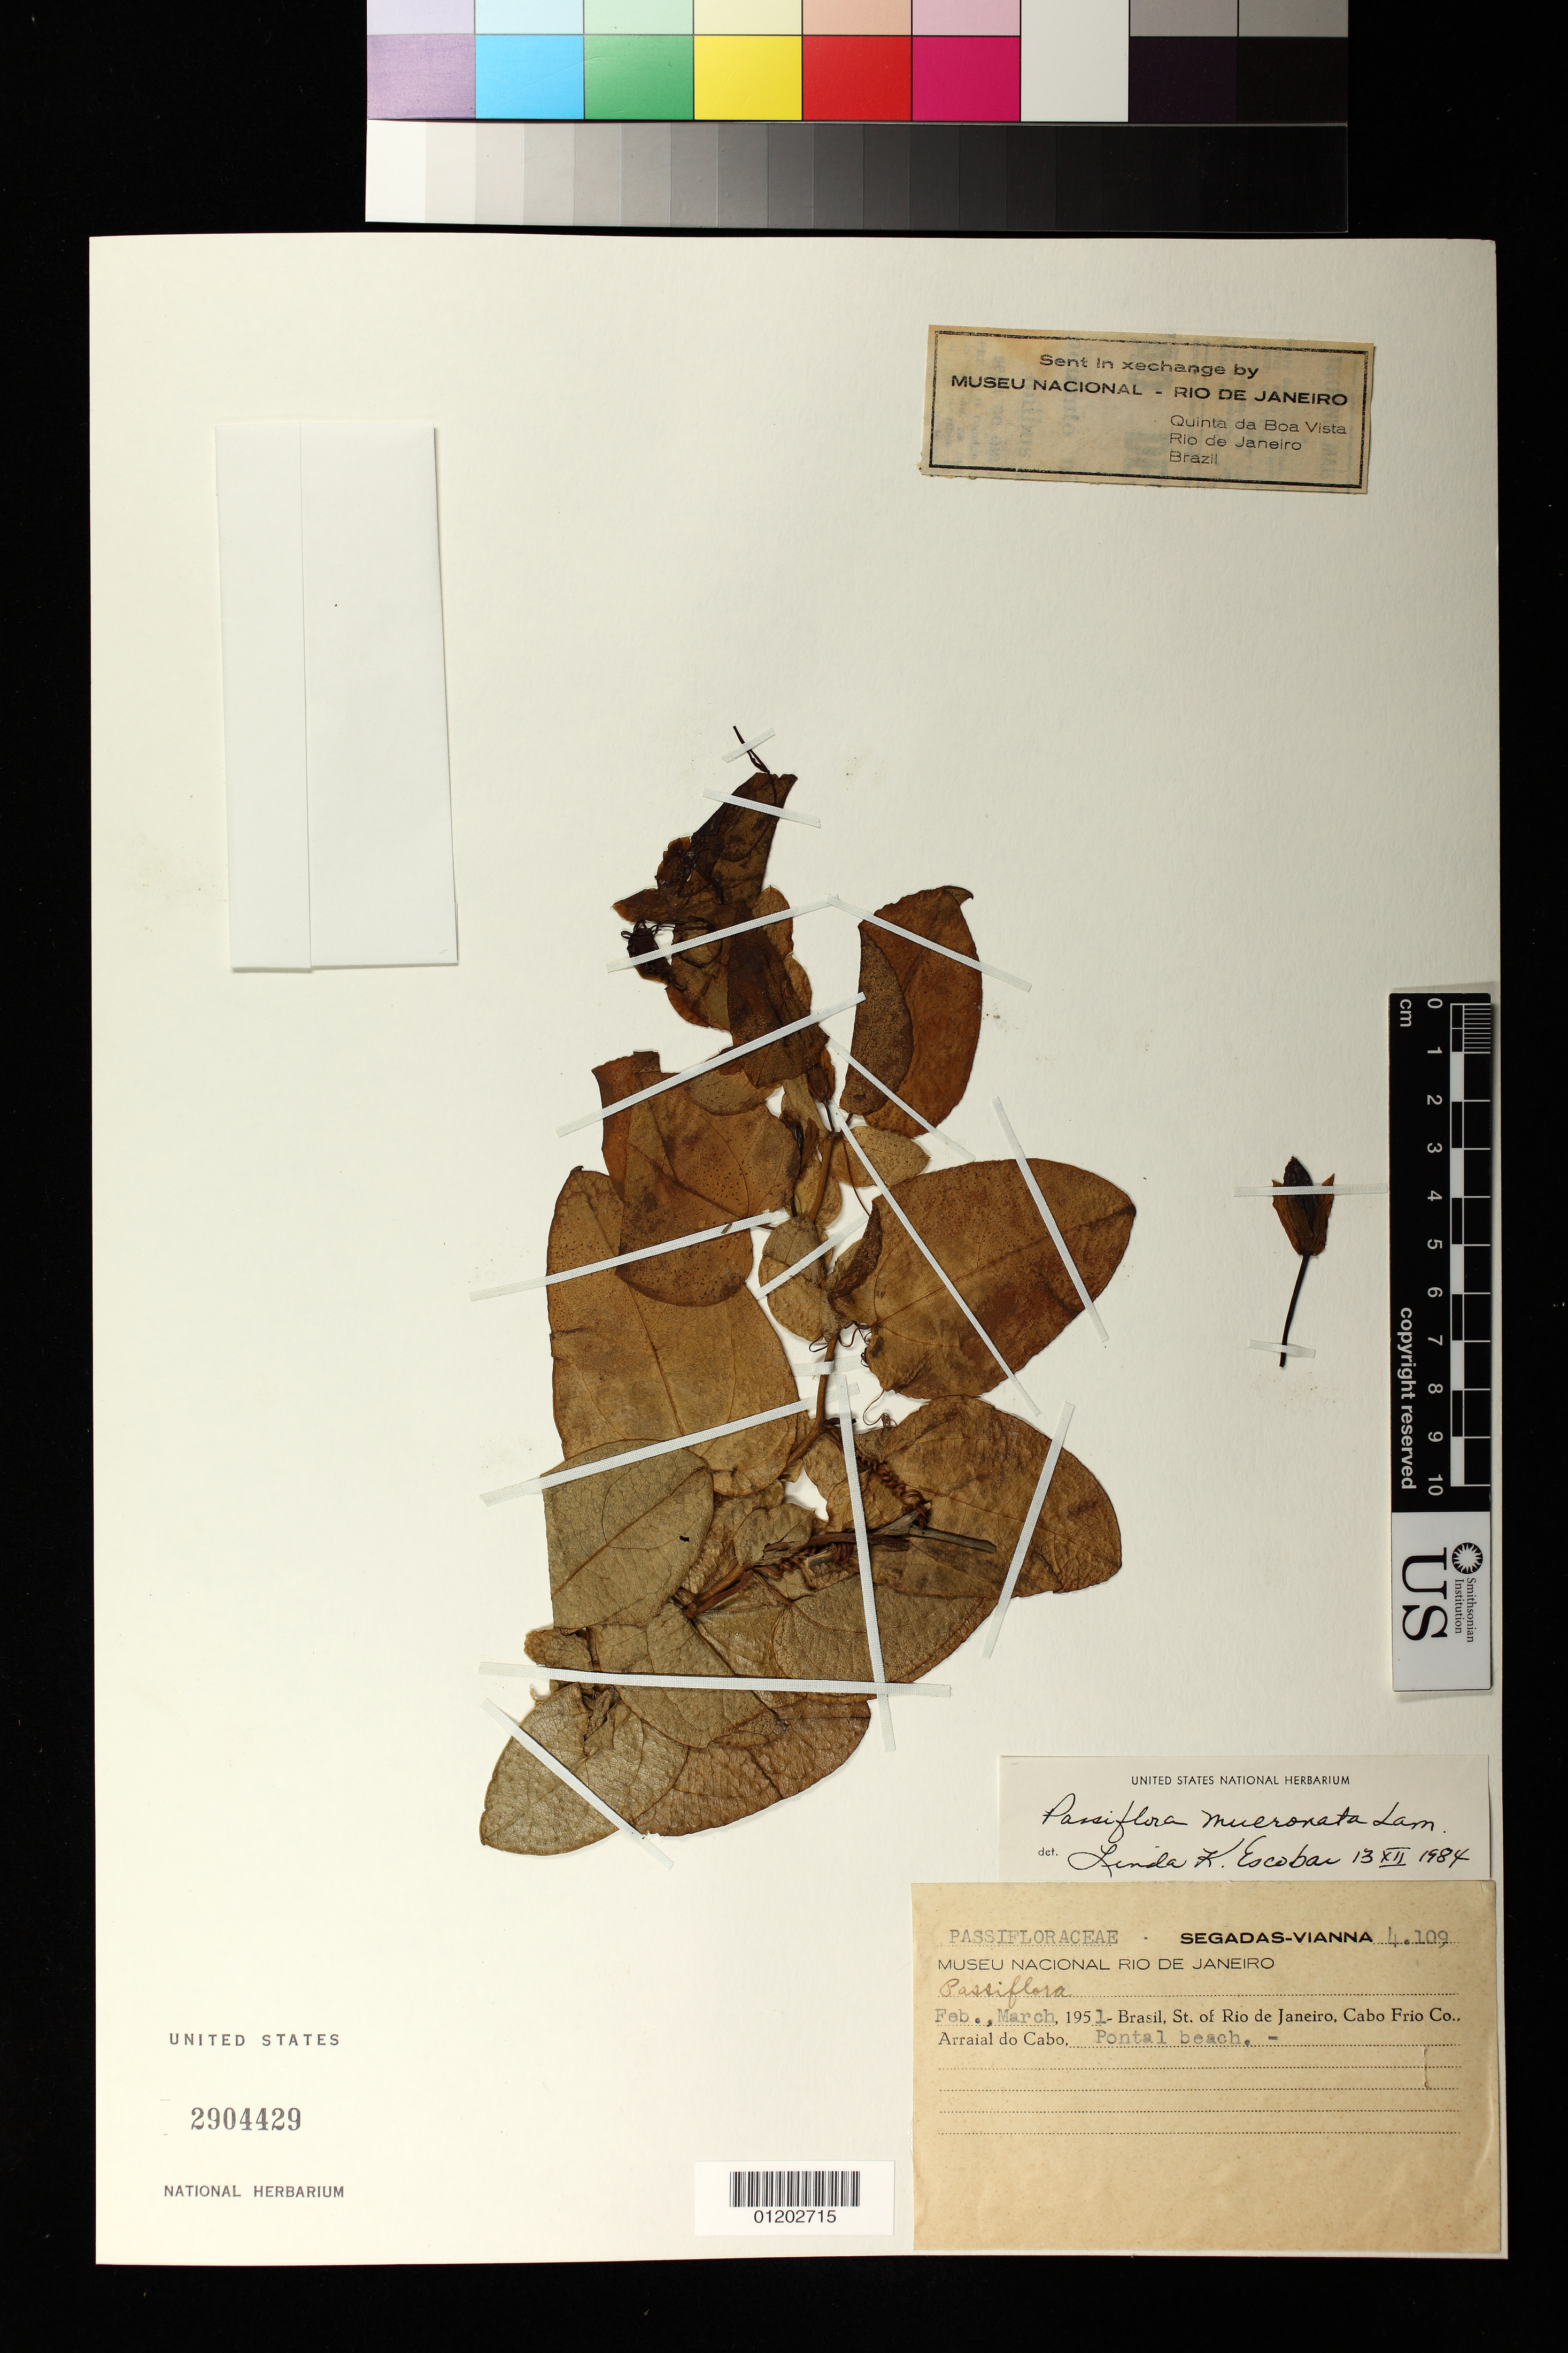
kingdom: Plantae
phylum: Tracheophyta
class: Magnoliopsida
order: Malpighiales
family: Passifloraceae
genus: Passiflora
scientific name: Passiflora mucronata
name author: Sessé & Moc.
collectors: F. Segadas-Vianna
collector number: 4109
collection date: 1951-02/1951-03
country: Brazil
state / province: Rio de Janeiro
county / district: Arraial do Cabo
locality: Pontal Beach. Cabo Frio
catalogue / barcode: US 2904429